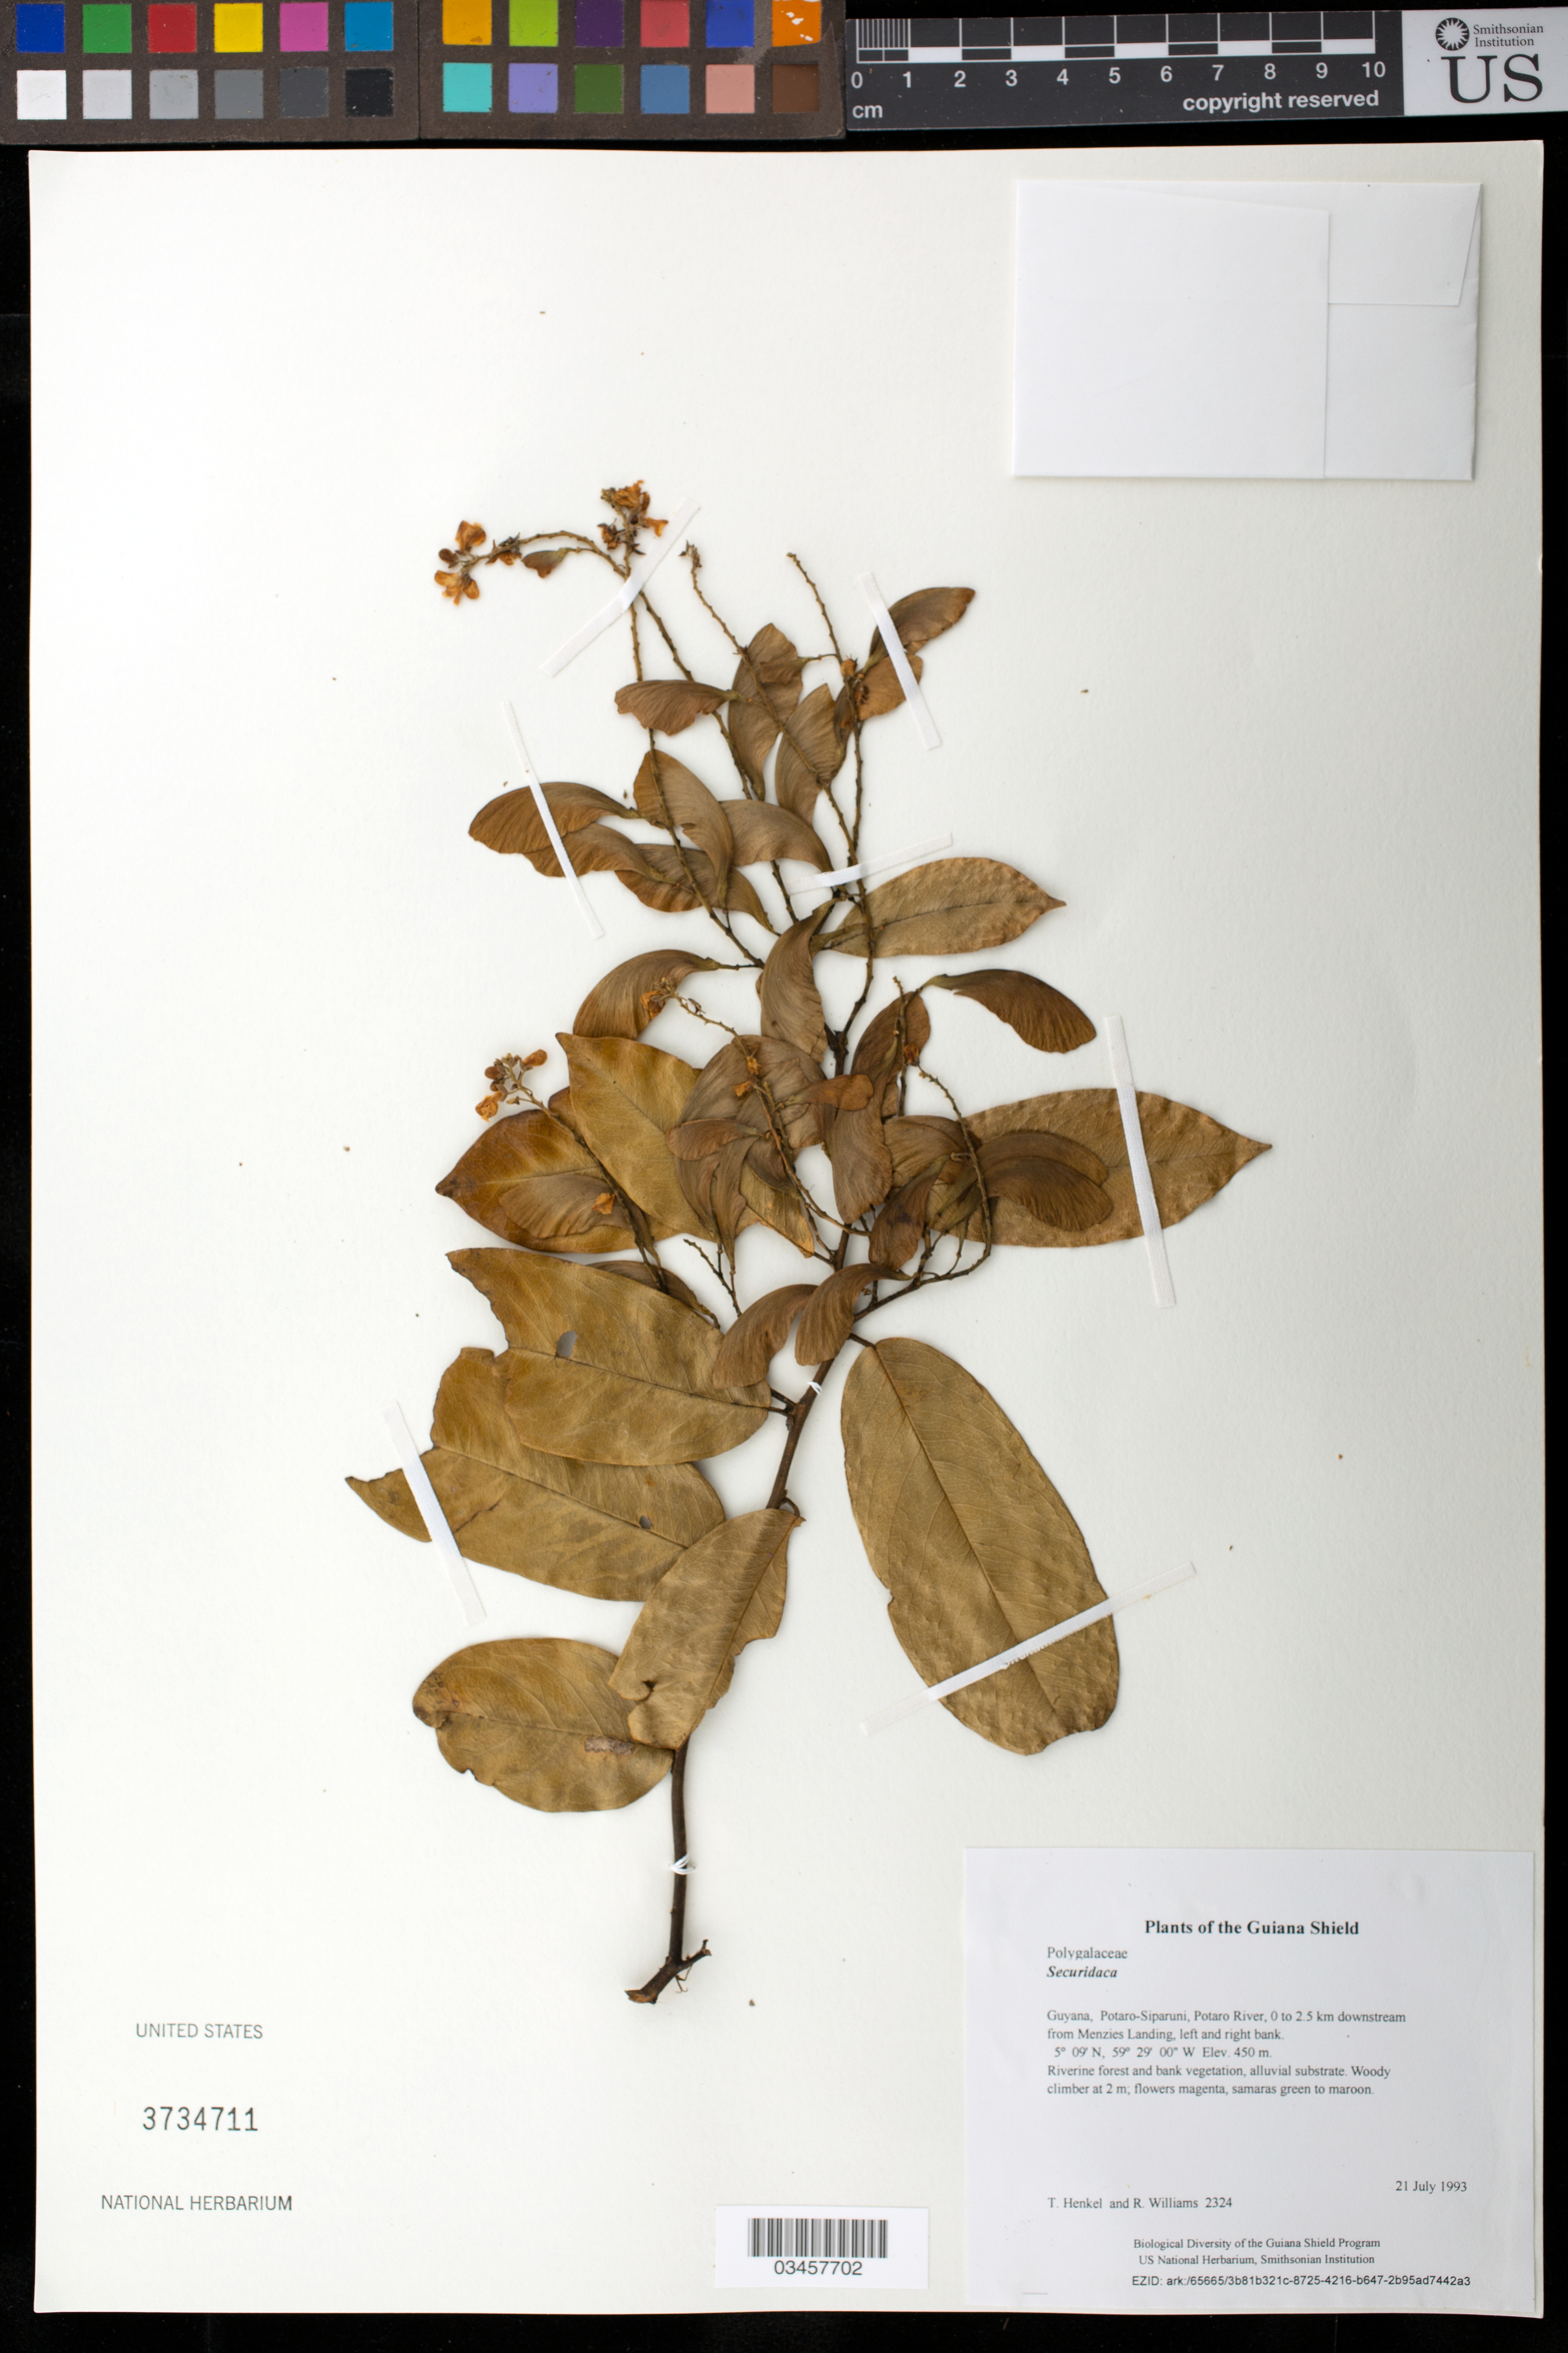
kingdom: Plantae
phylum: Tracheophyta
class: Magnoliopsida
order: Fabales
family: Polygalaceae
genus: Securidaca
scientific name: Securidaca sp.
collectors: T. Henkel & R. Williams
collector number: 2324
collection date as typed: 21 July 1993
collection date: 1993-07-21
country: Guyana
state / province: Potaro-Siparuni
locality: Potaro River, 0 to 2.5 km downstream from Menzies Landing, left and right bank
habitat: Riverine forest and bank vegetation, alluvial substrate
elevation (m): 450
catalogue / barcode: US 3734711